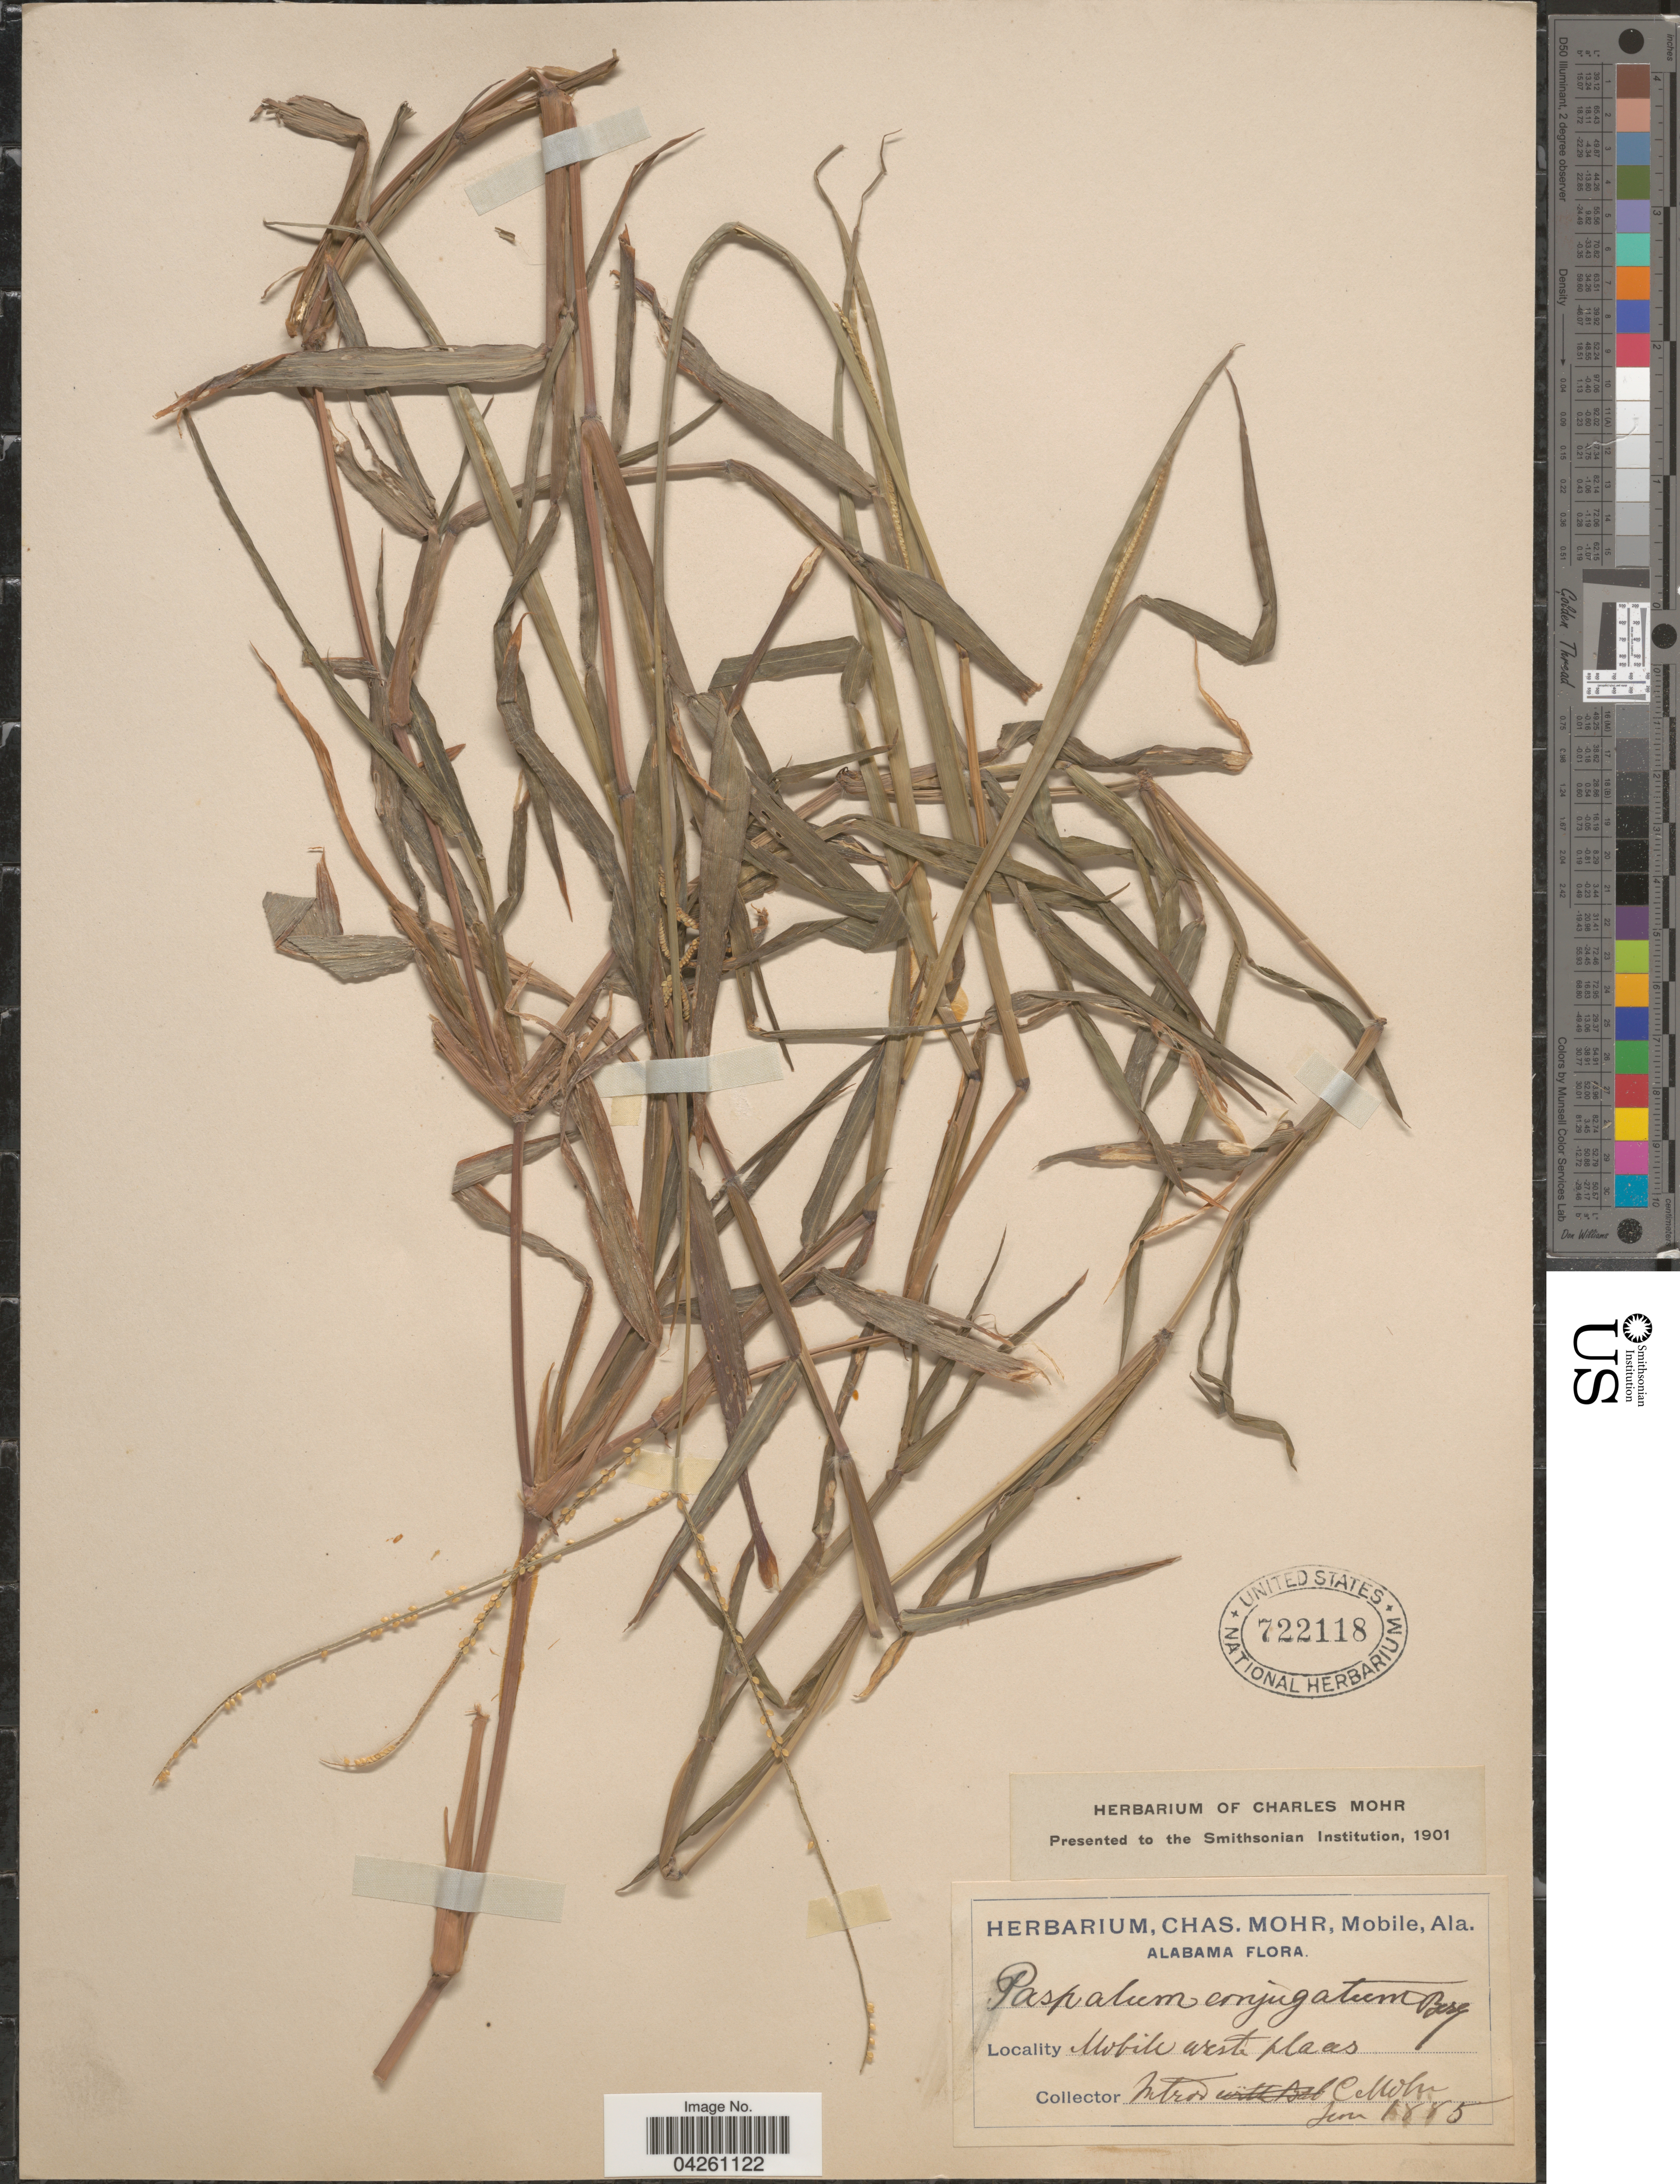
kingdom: Plantae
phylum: Tracheophyta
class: Liliopsida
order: Poales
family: Poaceae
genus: Paspalum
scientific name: Paspalum conjugatum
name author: P.J. Bergius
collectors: C. T. Mohr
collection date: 1885-01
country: United States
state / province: Alabama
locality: Mobile waste places.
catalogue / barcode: US 722118